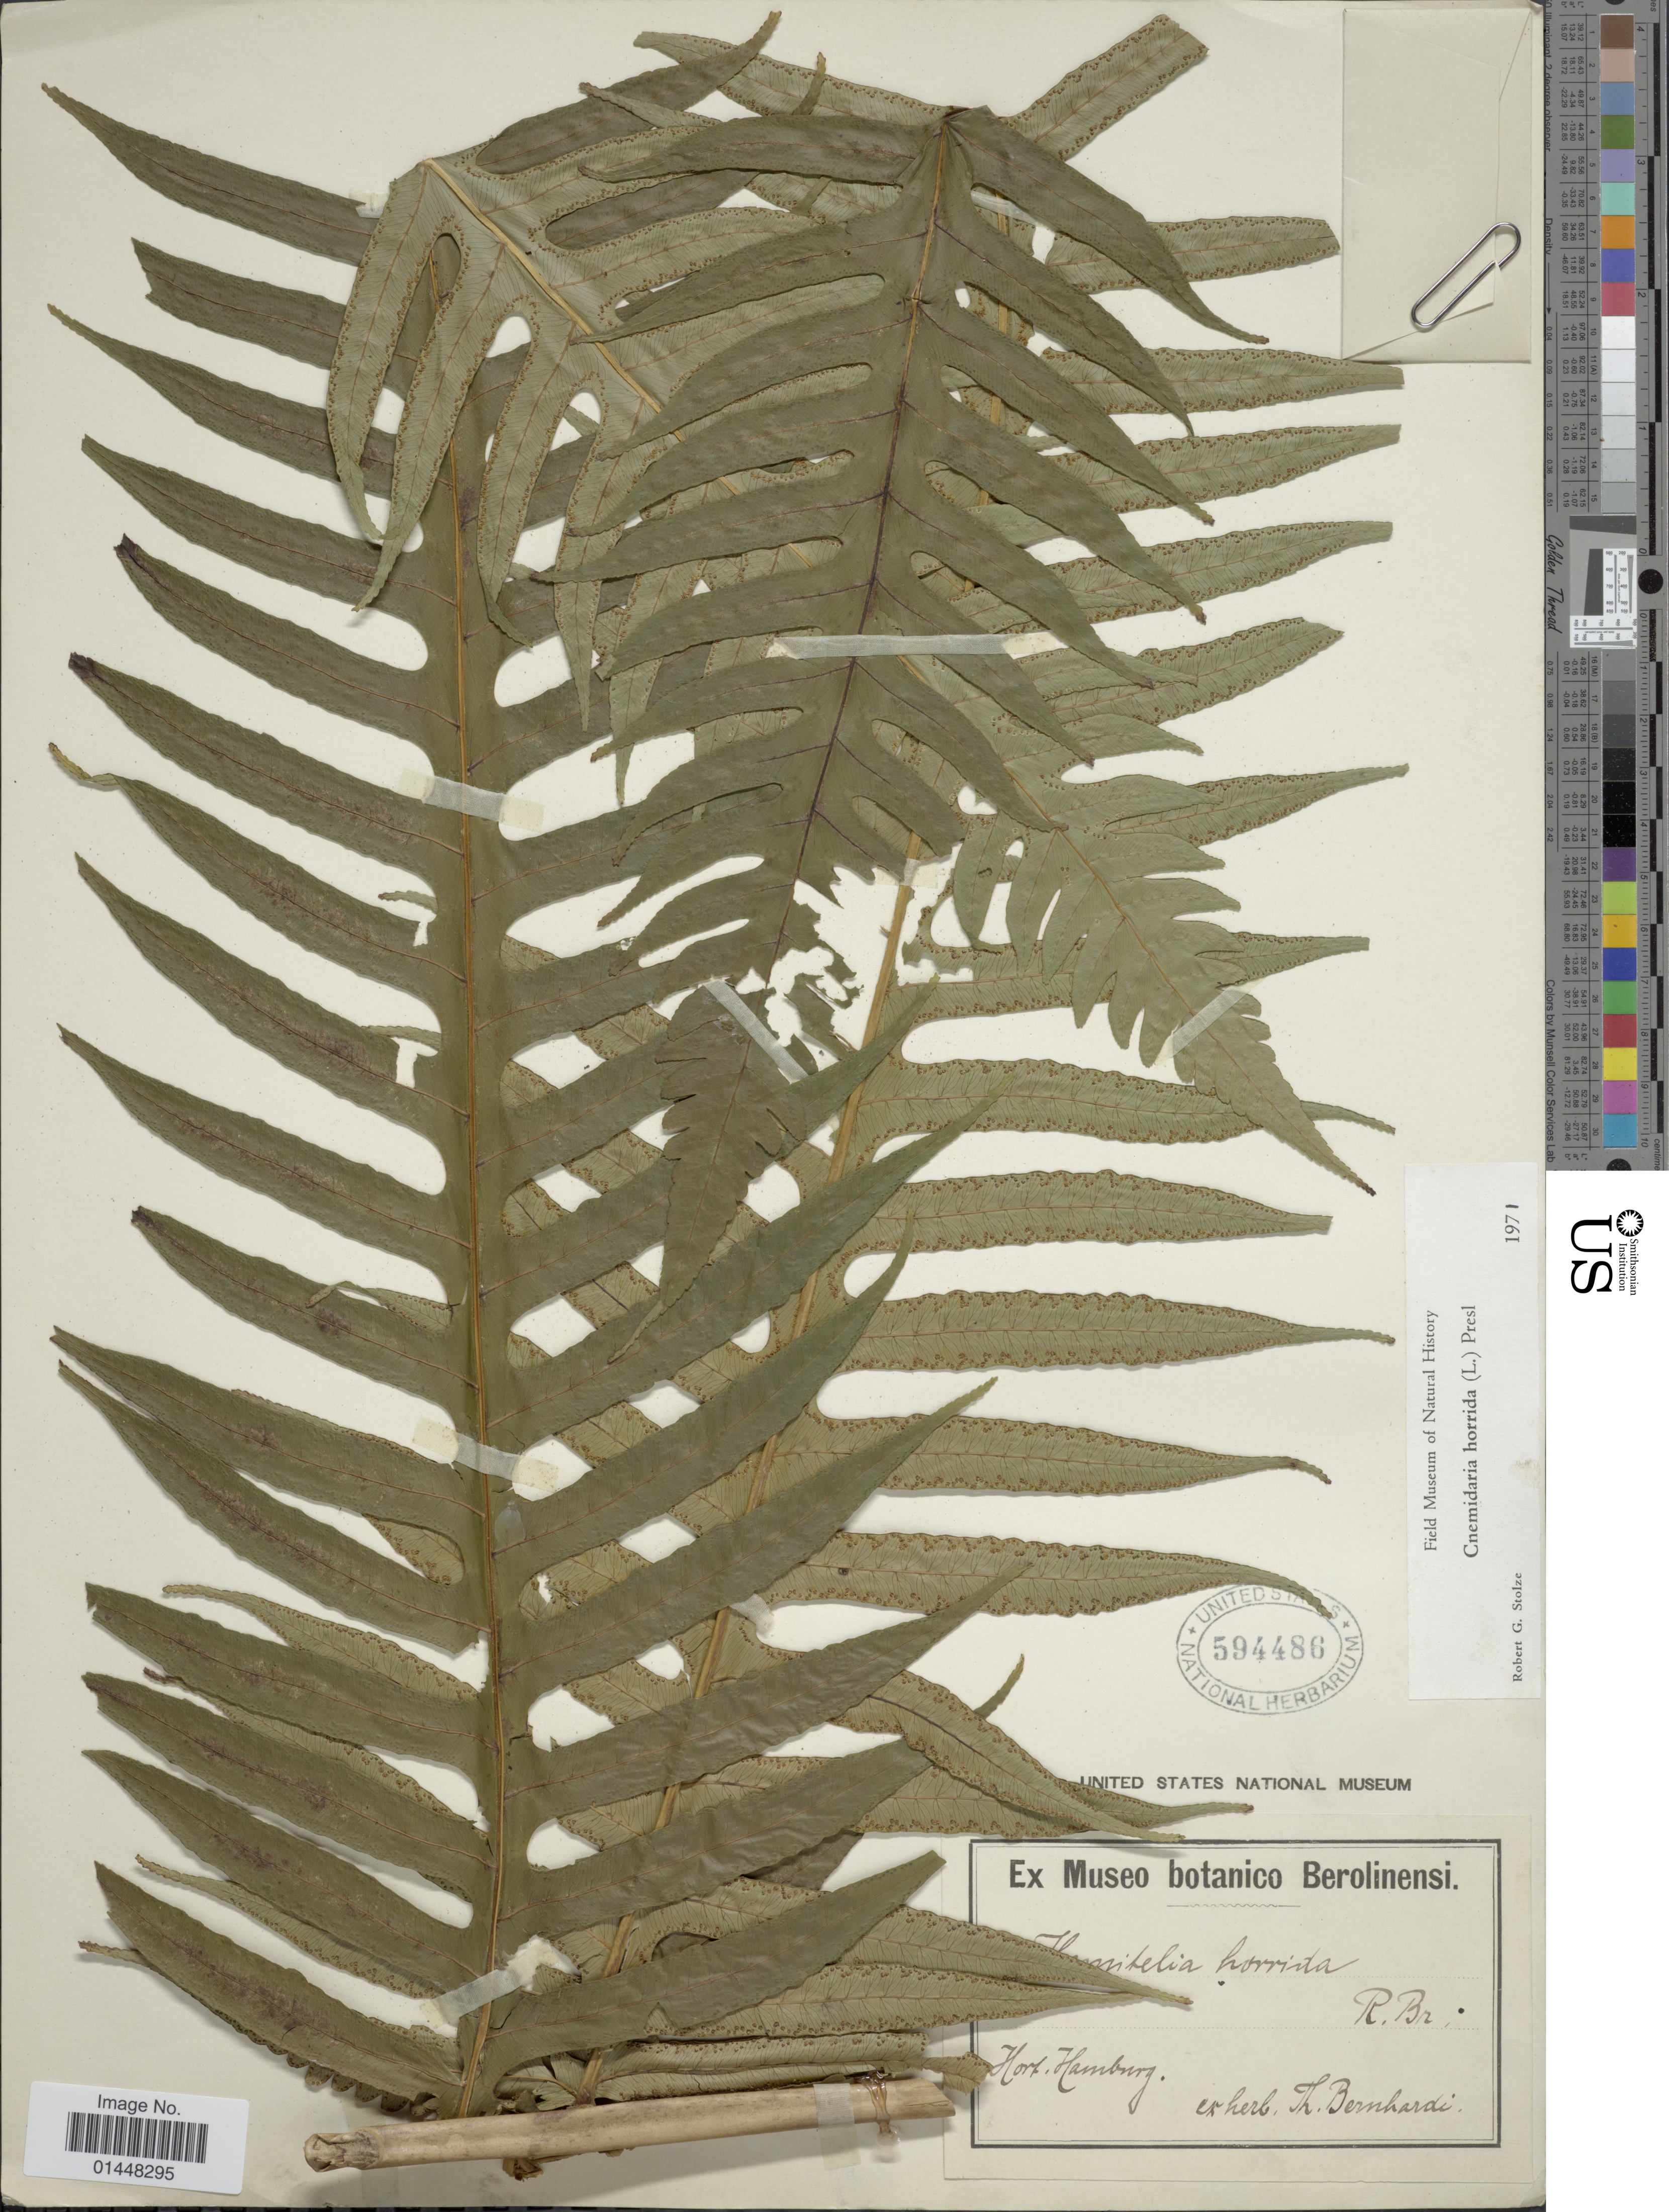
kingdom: Plantae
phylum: Tracheophyta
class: Polypodiopsida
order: Cyatheales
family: Cyatheaceae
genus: Cyathea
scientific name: Cyathea horrida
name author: (L.) Sm.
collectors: ex herb. Bernhardi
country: Germany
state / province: Hamburg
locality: Hort. Hamburg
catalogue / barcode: US 594486